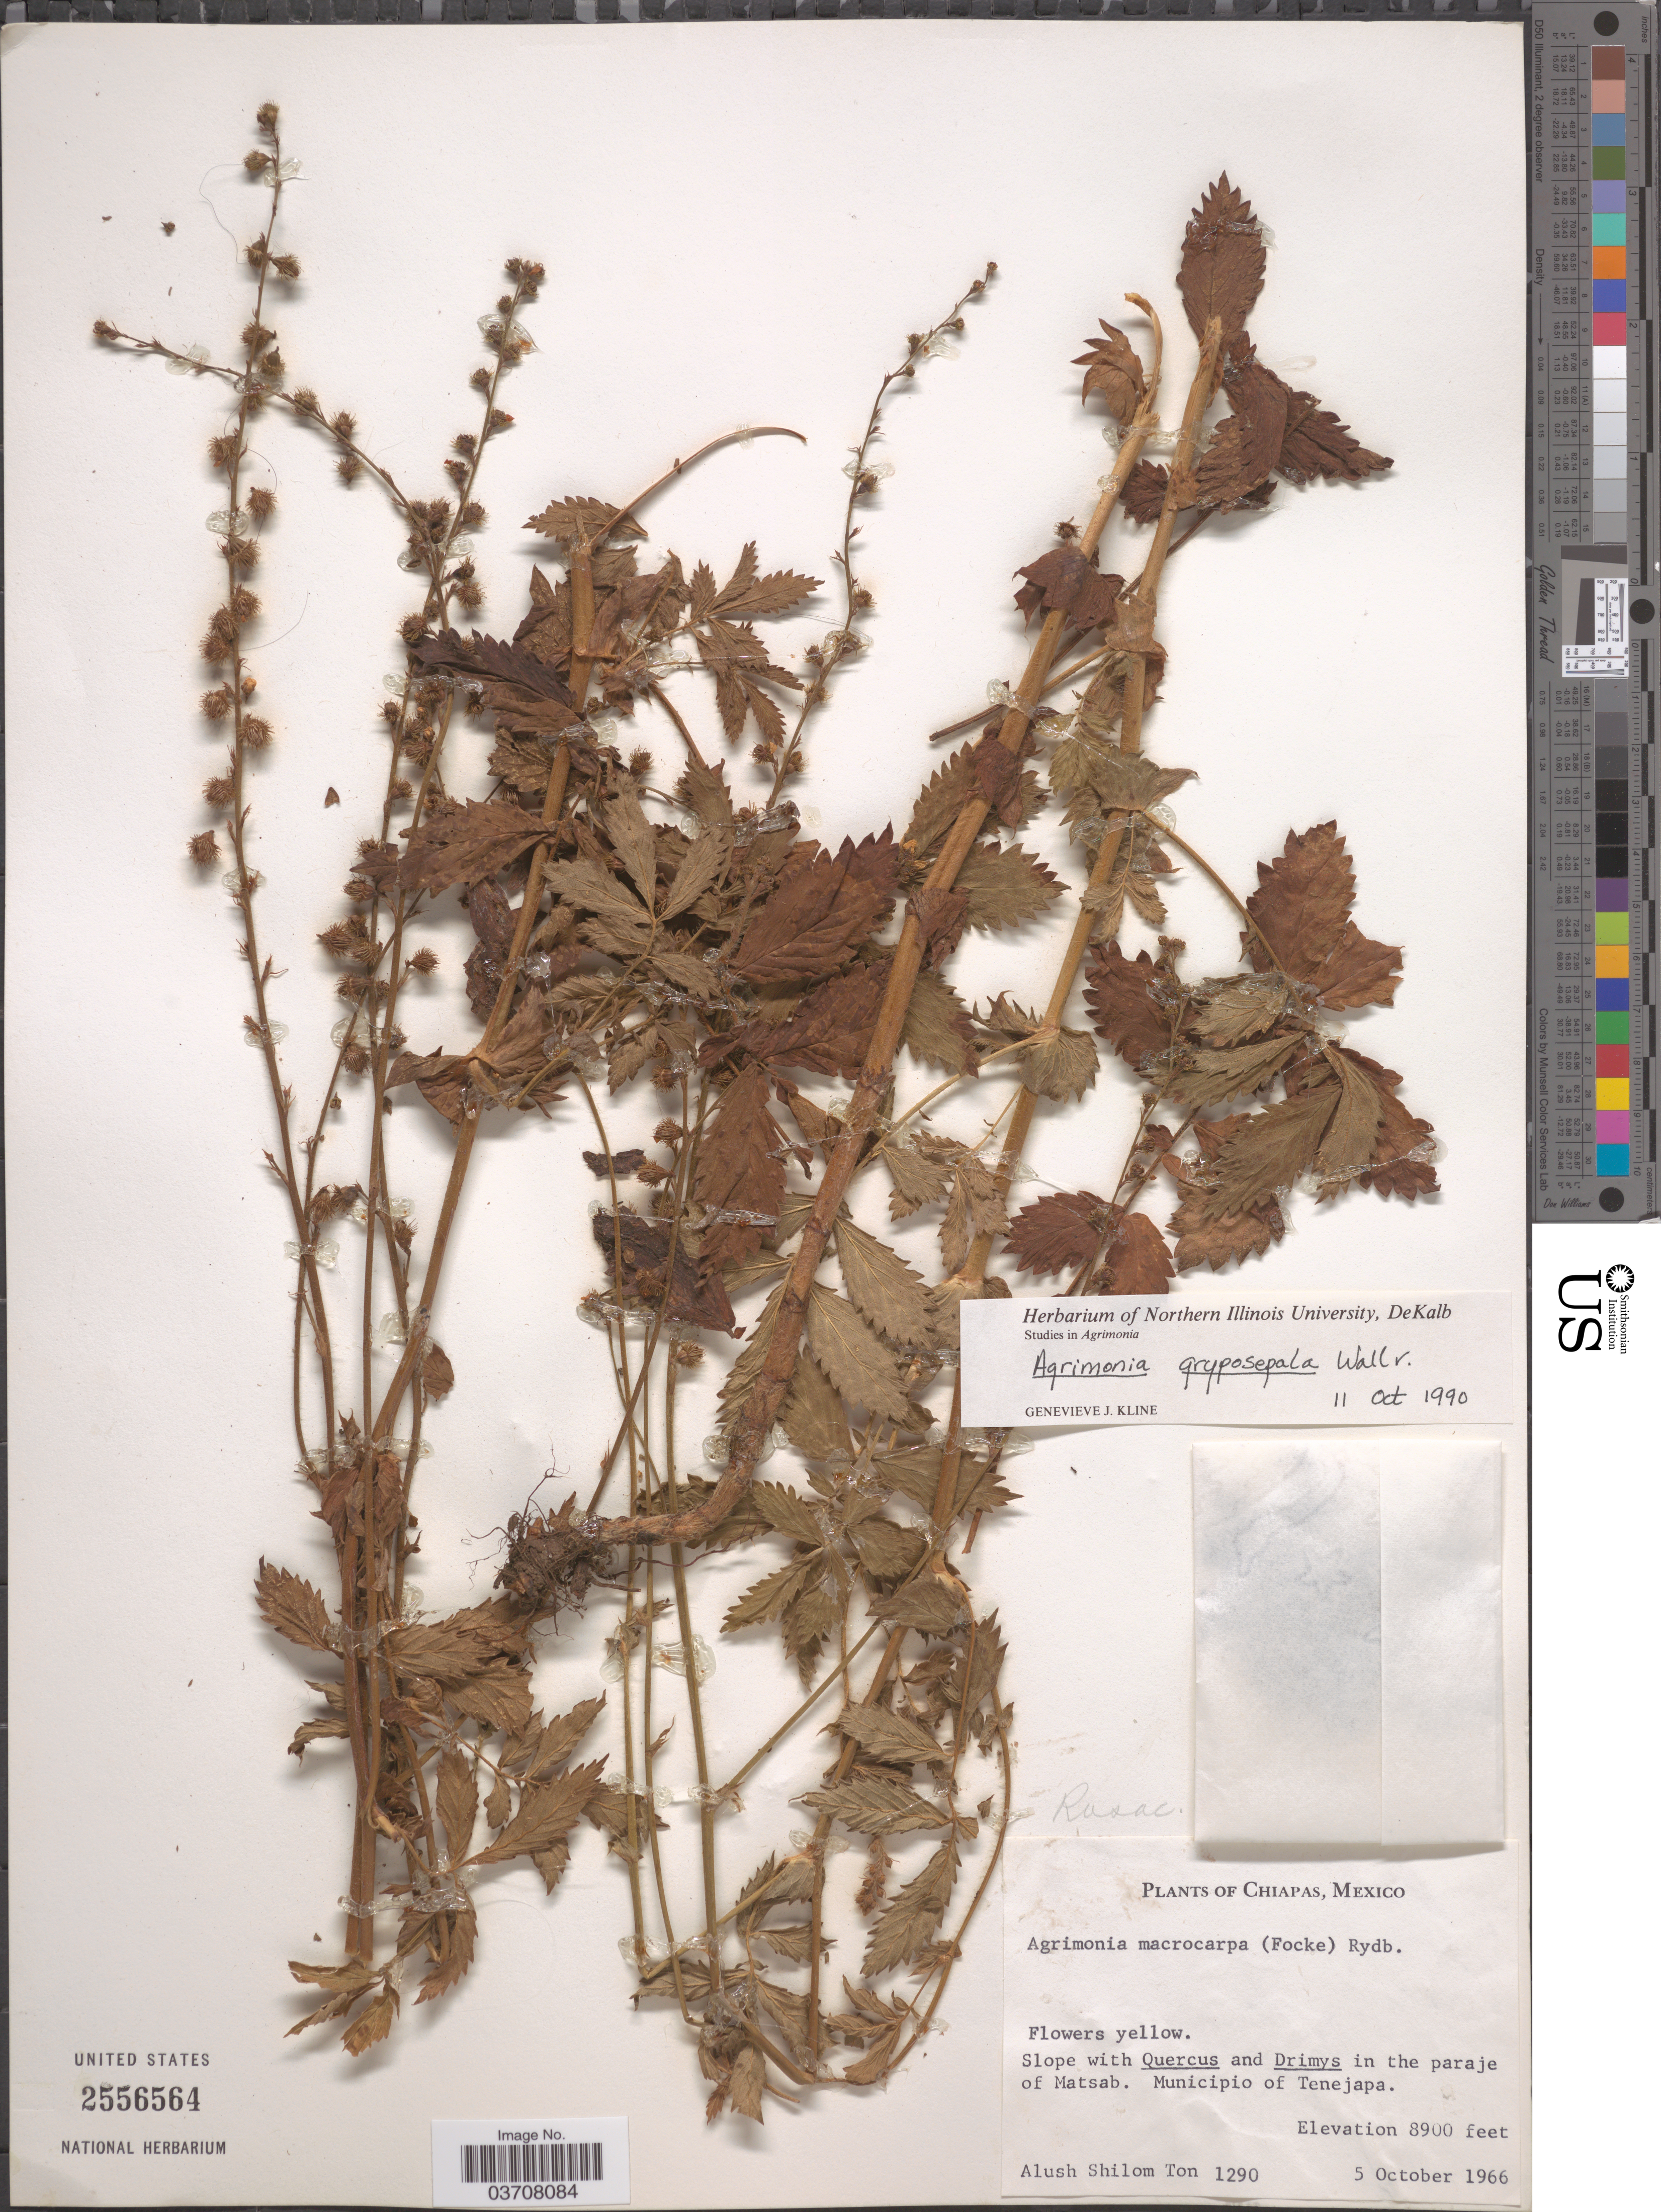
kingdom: Plantae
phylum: Tracheophyta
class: Magnoliopsida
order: Rosales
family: Rosaceae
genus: Agrimonia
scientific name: Agrimonia gryposepala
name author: Wallr.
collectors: A. M. Ton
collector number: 1290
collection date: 1966-10-05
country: Mexico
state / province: Chiapas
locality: Municipio of Tenejapa.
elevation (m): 2713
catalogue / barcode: US 2556564